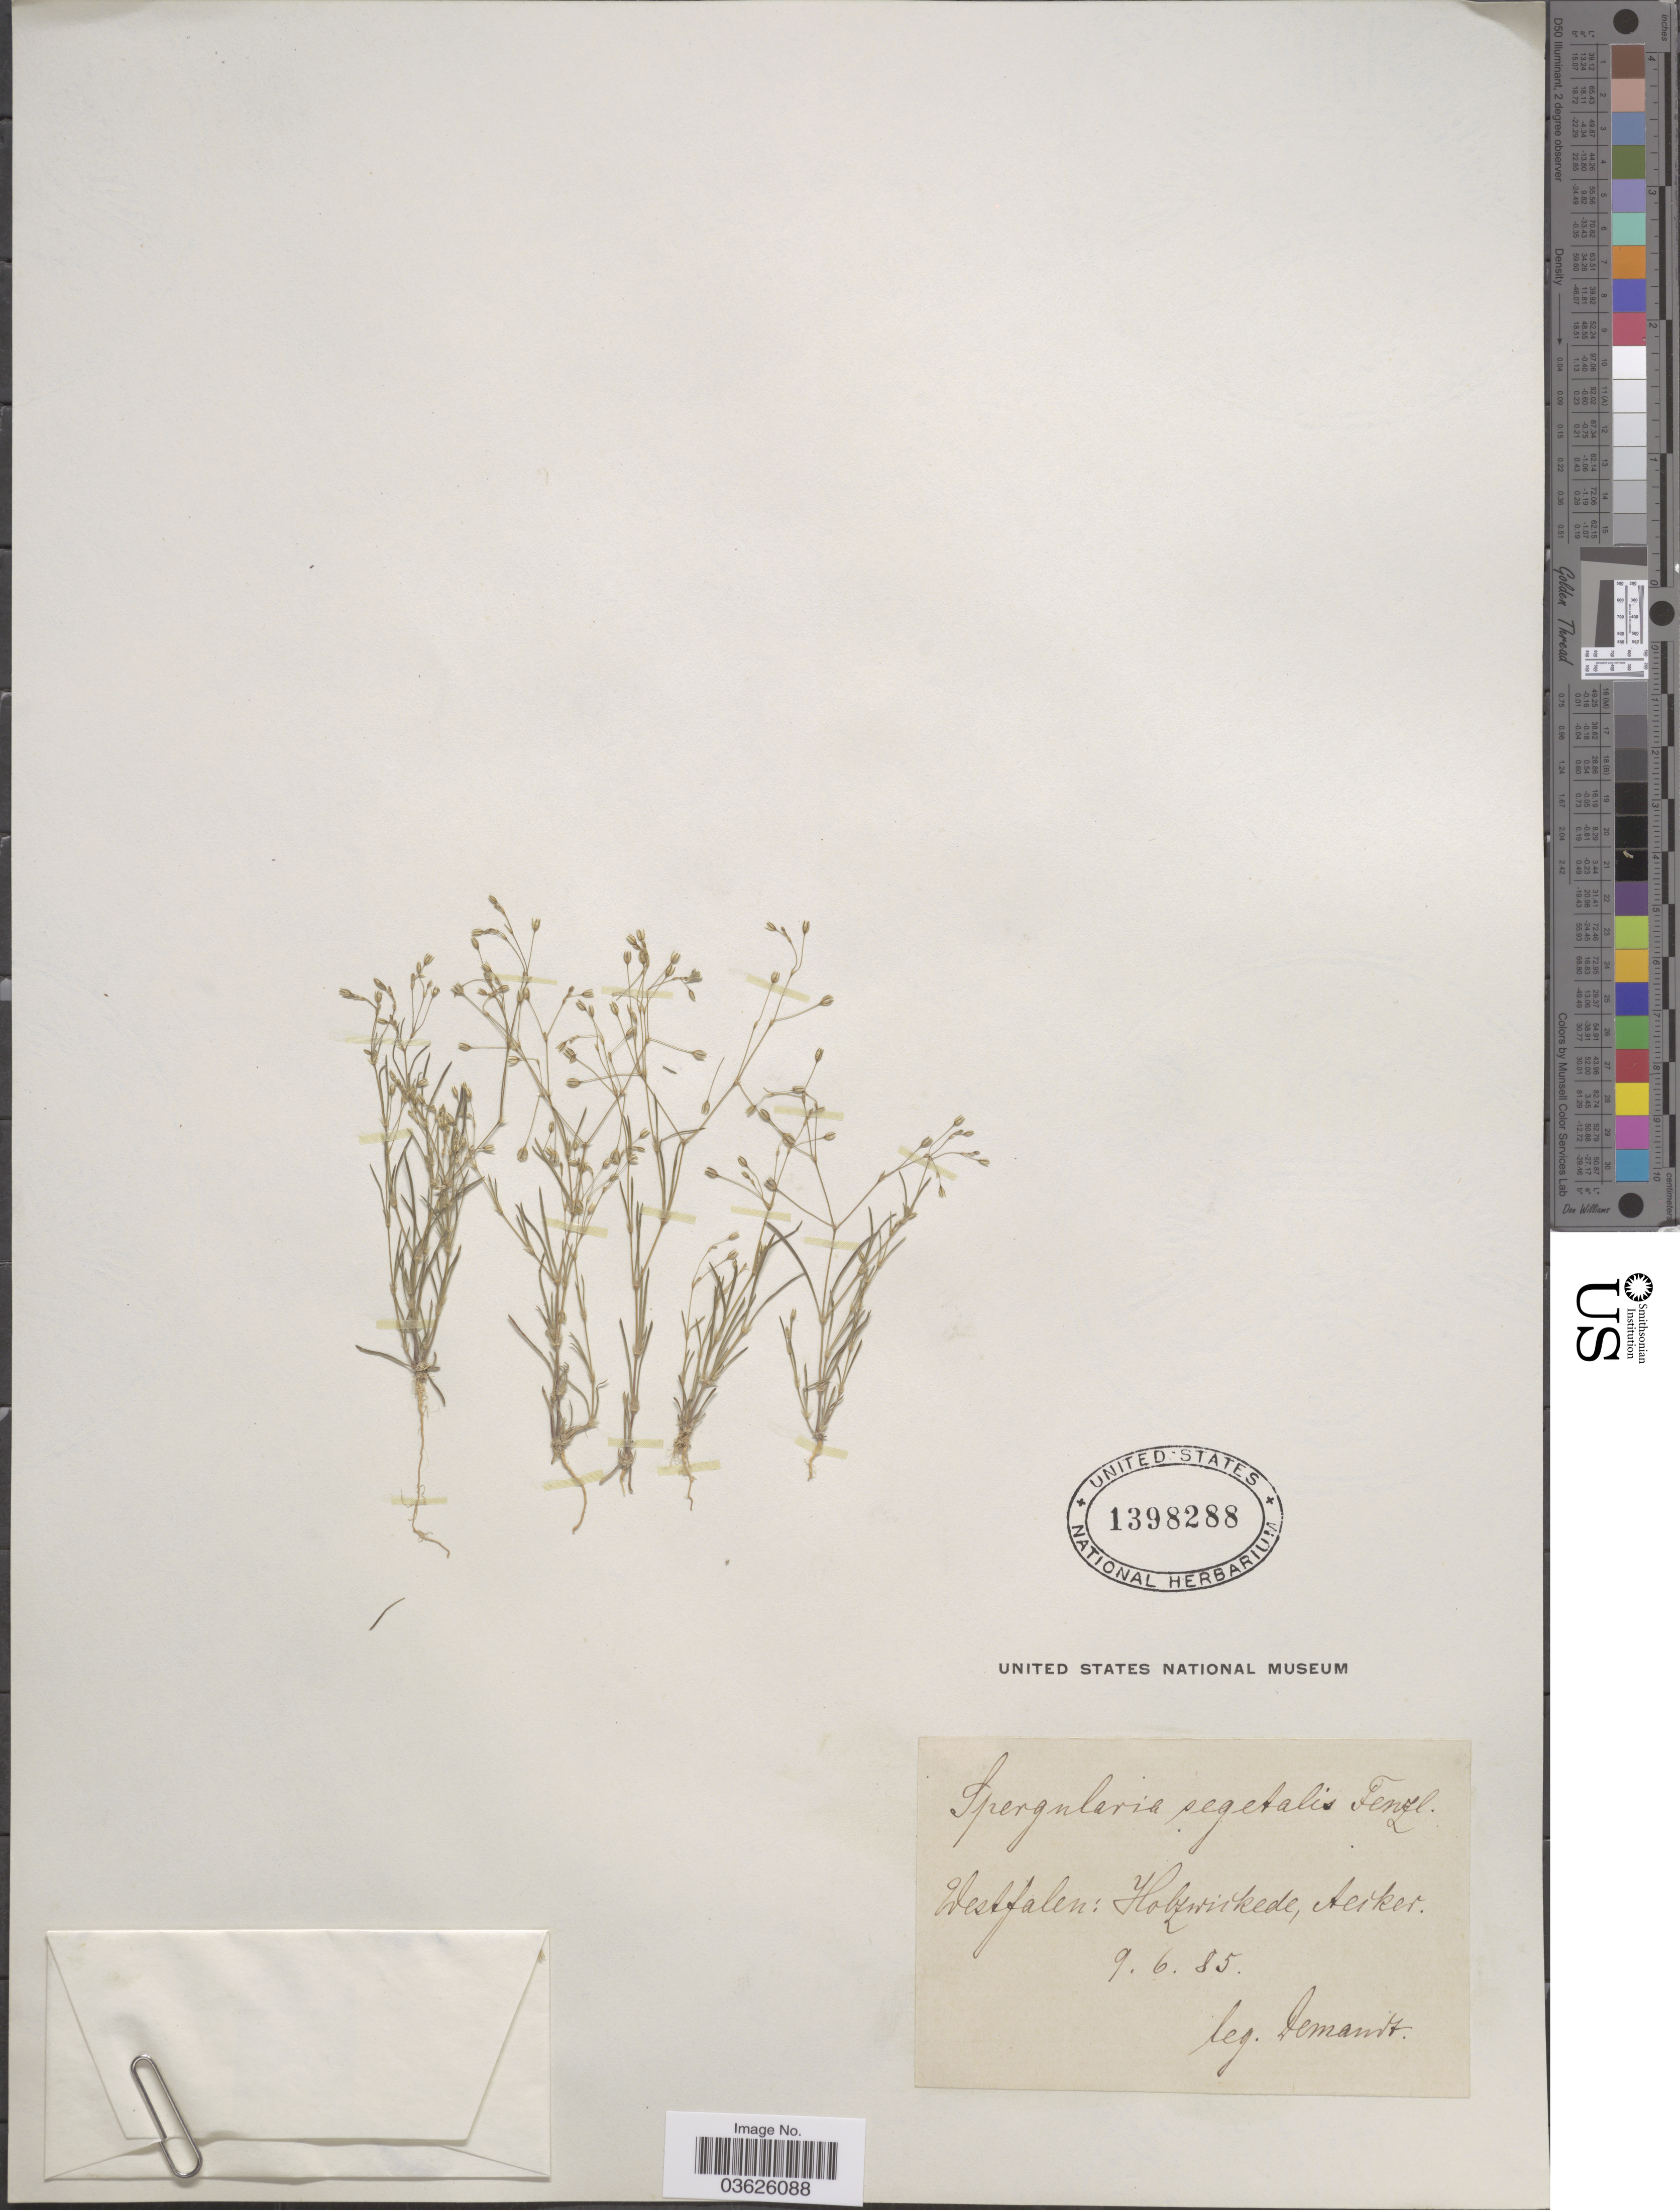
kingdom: Plantae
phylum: Tracheophyta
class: Magnoliopsida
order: Caryophyllales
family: Caryophyllaceae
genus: Tissa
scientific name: Tissa segetalis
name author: (L.) Warb.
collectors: -. Demandt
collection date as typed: Transcribed d/m/y: 9/6/85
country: Germany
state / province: Nordrhein-Westfalen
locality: Westfalen: Hobzwiskede, Aeiker.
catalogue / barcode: US 1398288